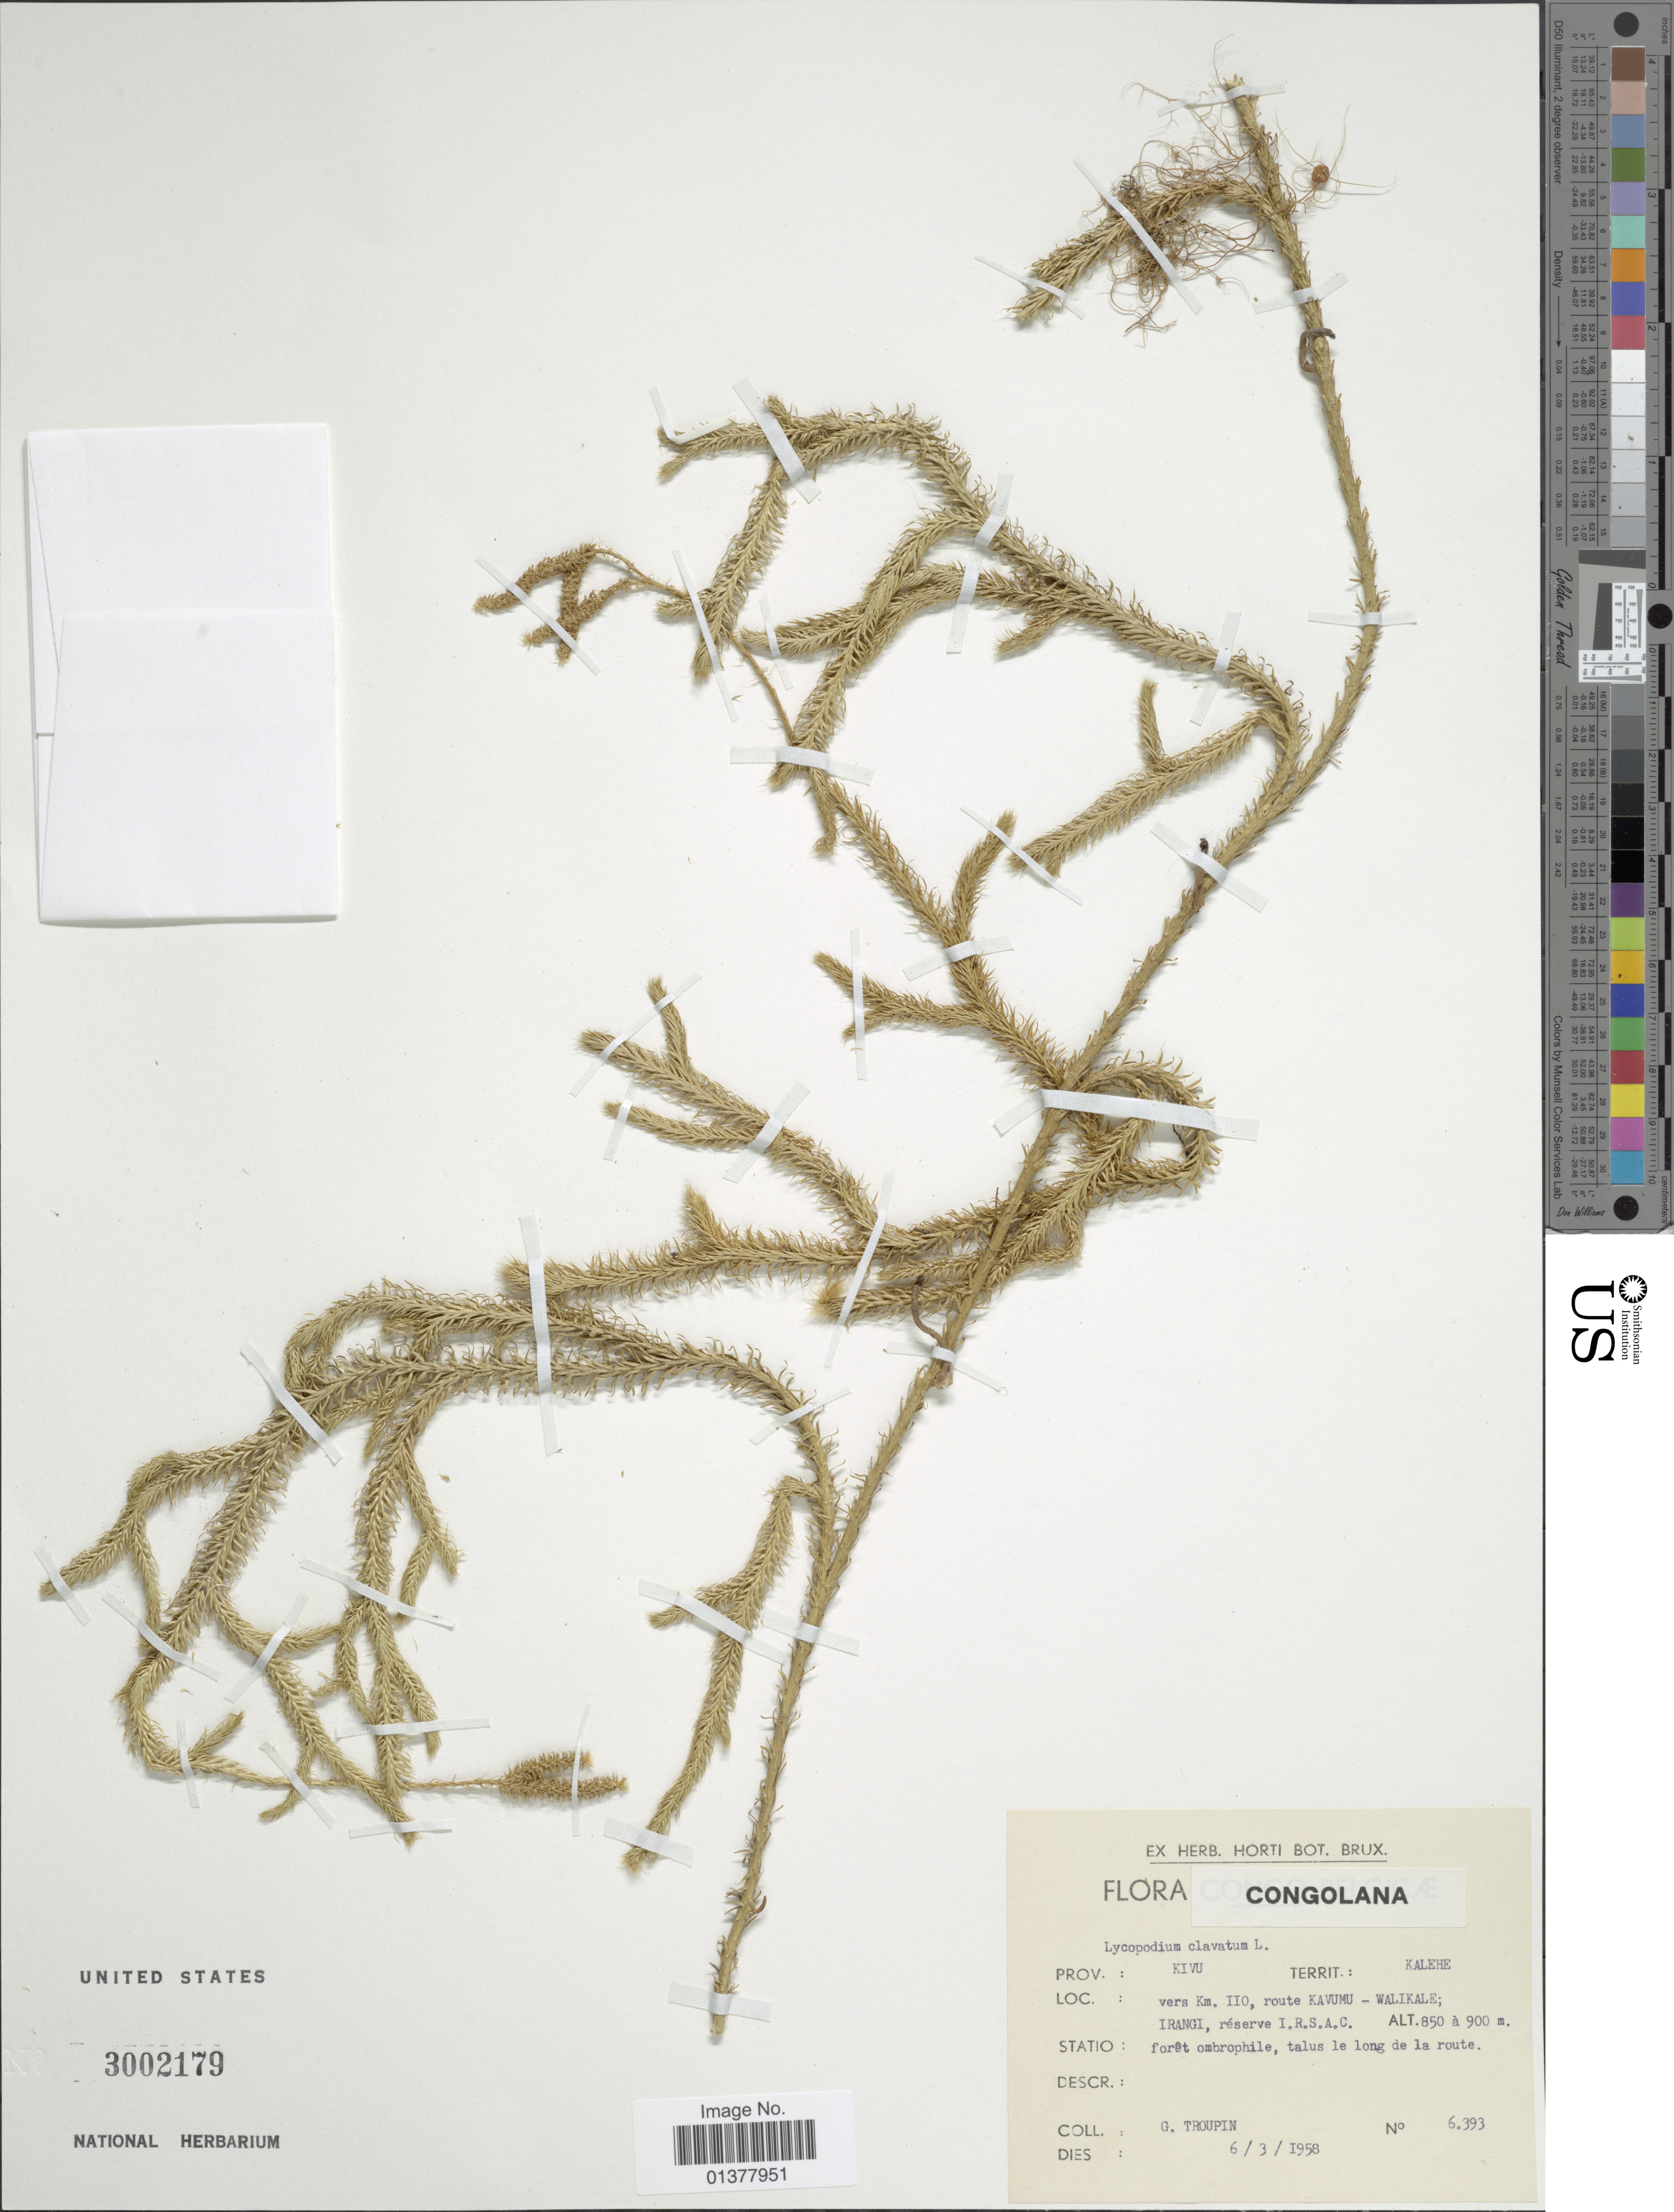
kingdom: Plantae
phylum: Tracheophyta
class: Lycopodiopsida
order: Lycopodiales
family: Lycopodiaceae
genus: Lycopodium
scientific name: Lycopodium clavatum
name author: L.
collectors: G. Troupin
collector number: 6393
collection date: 1958-03-06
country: Congo, Democratic Republic of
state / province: Nord-Kivu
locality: Territ. Kalehe, vers km. 110, route Kavumu-Walikale; Irango, reserve I.R.S.A.C.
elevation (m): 850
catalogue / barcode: US 3002179